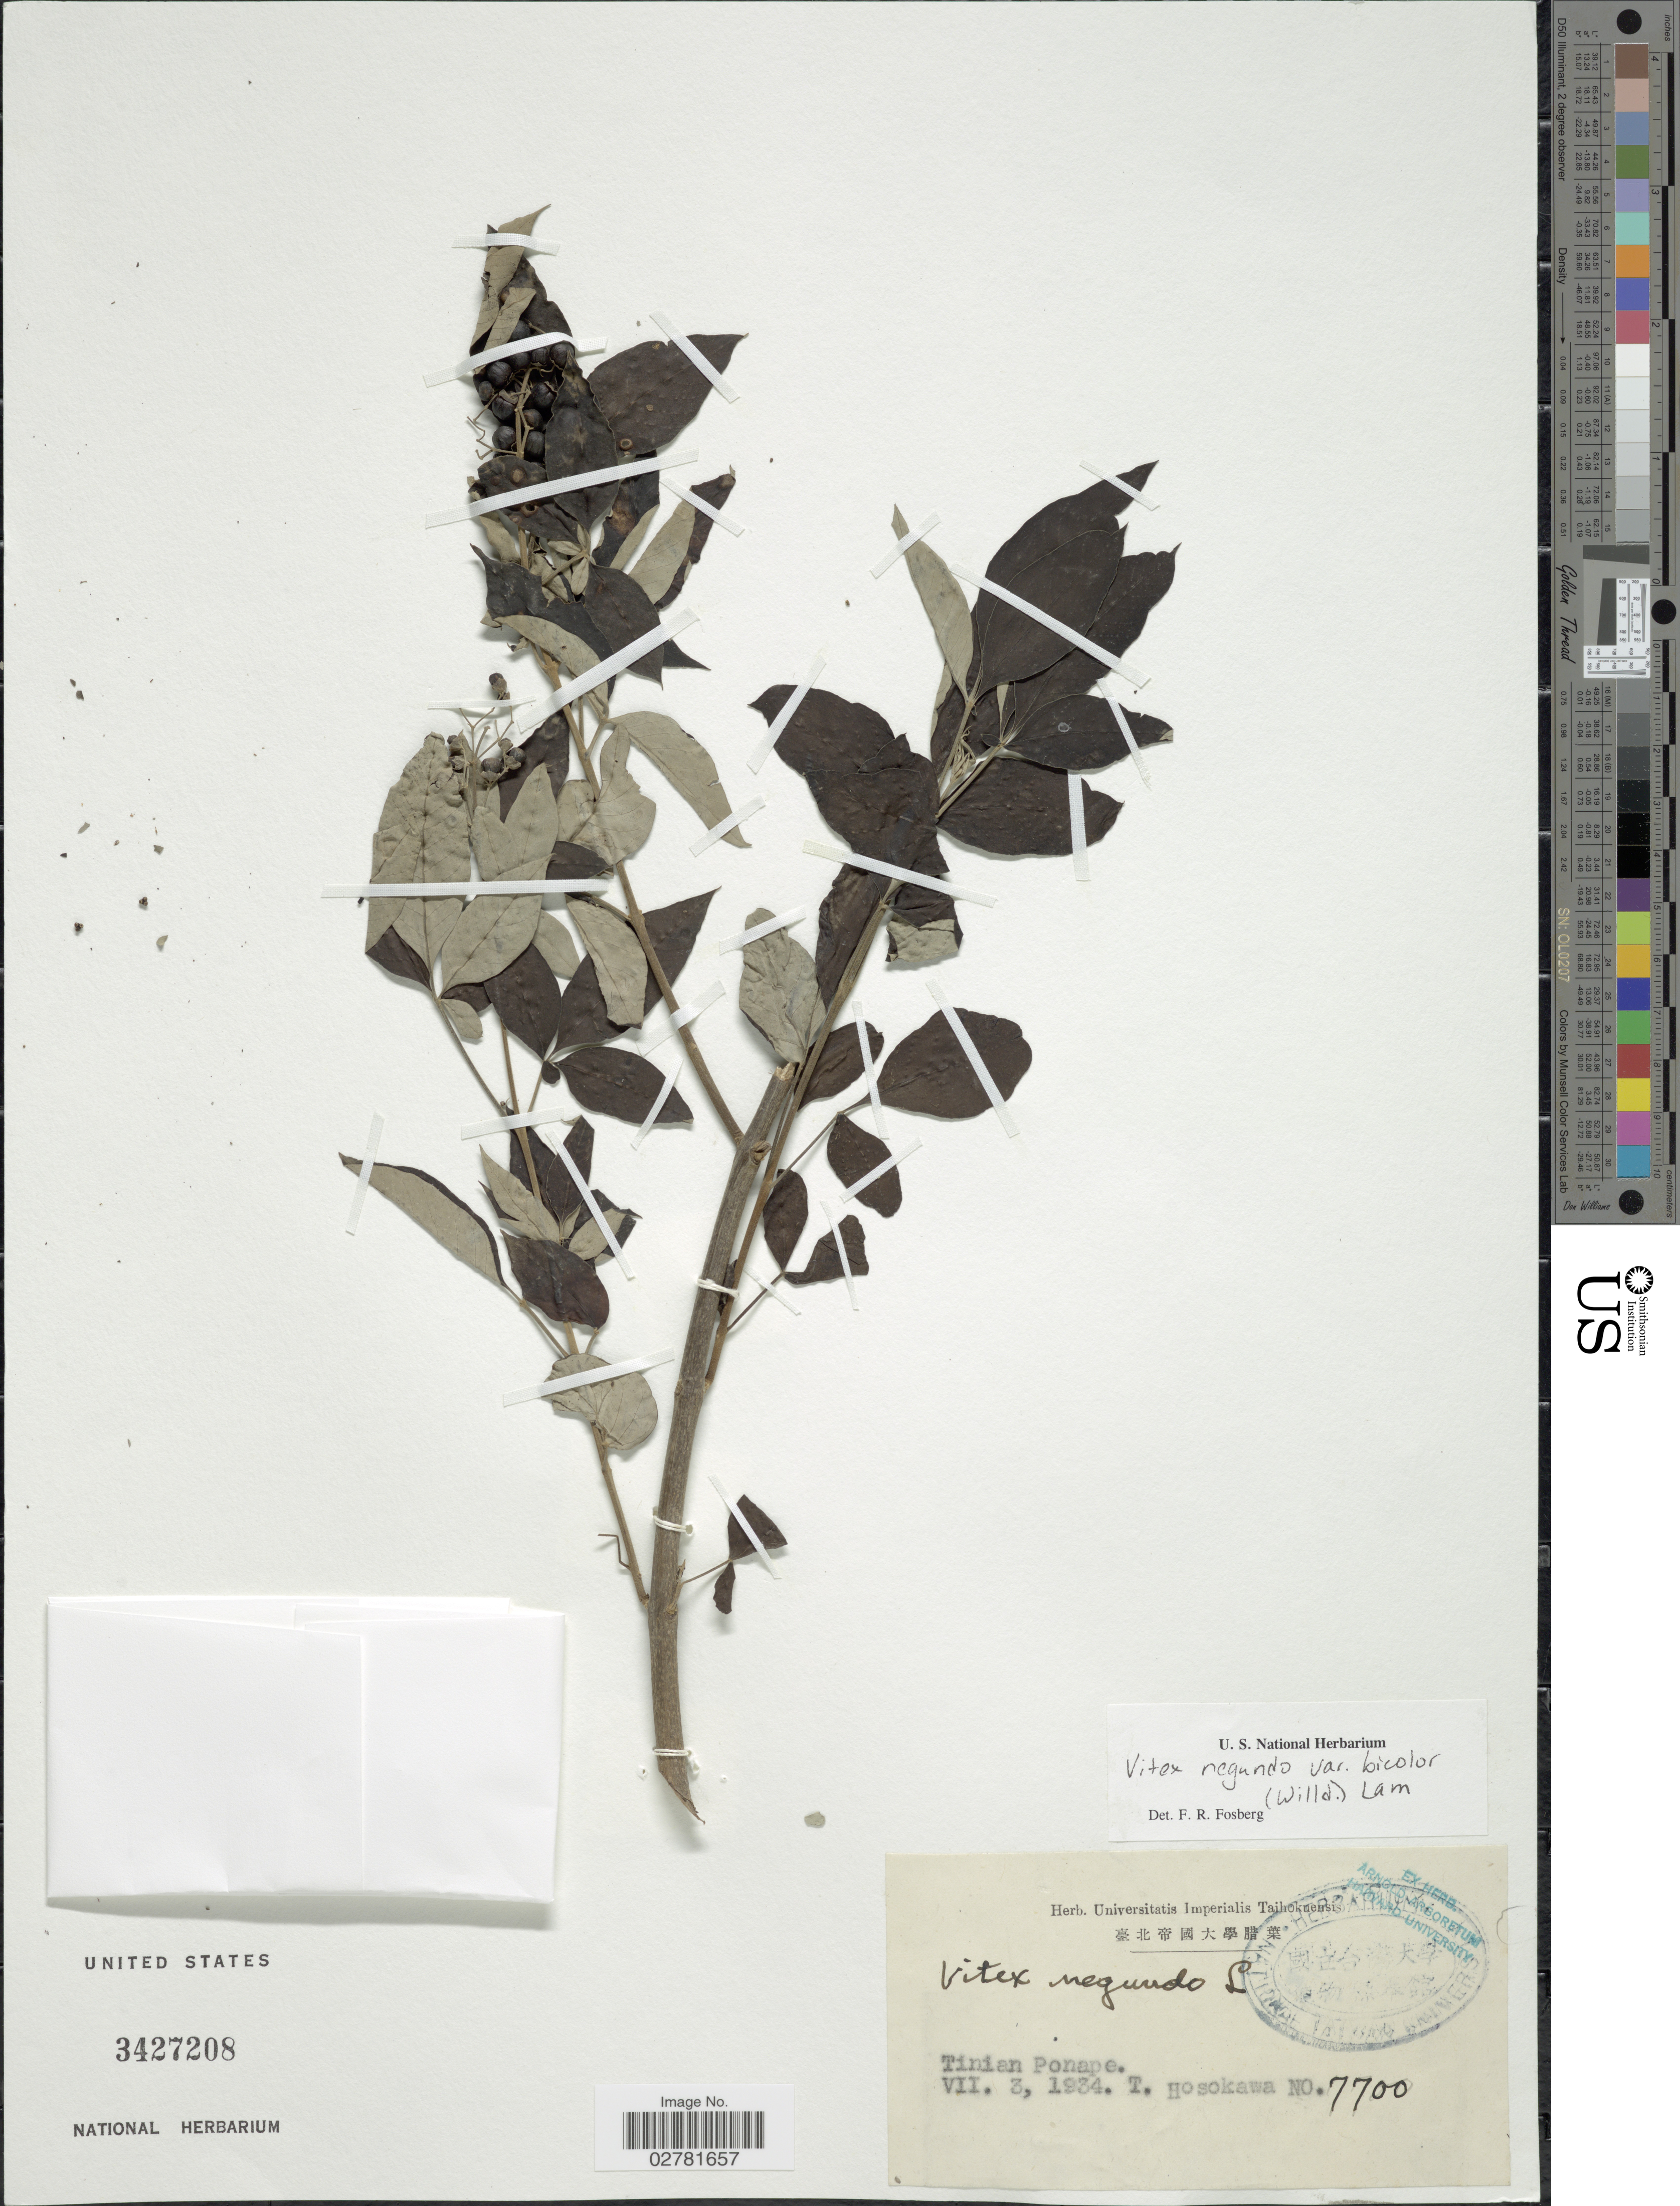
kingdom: Plantae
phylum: Tracheophyta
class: Magnoliopsida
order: Lamiales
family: Lamiaceae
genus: Vitex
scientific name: Vitex negundo var. bicolor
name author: (Willd.) H.J. Lam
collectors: T. Hosokawa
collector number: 7700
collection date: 1934-07-03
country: Northern Mariana Islands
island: Tinian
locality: Tinian Ponape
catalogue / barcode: US 3427208